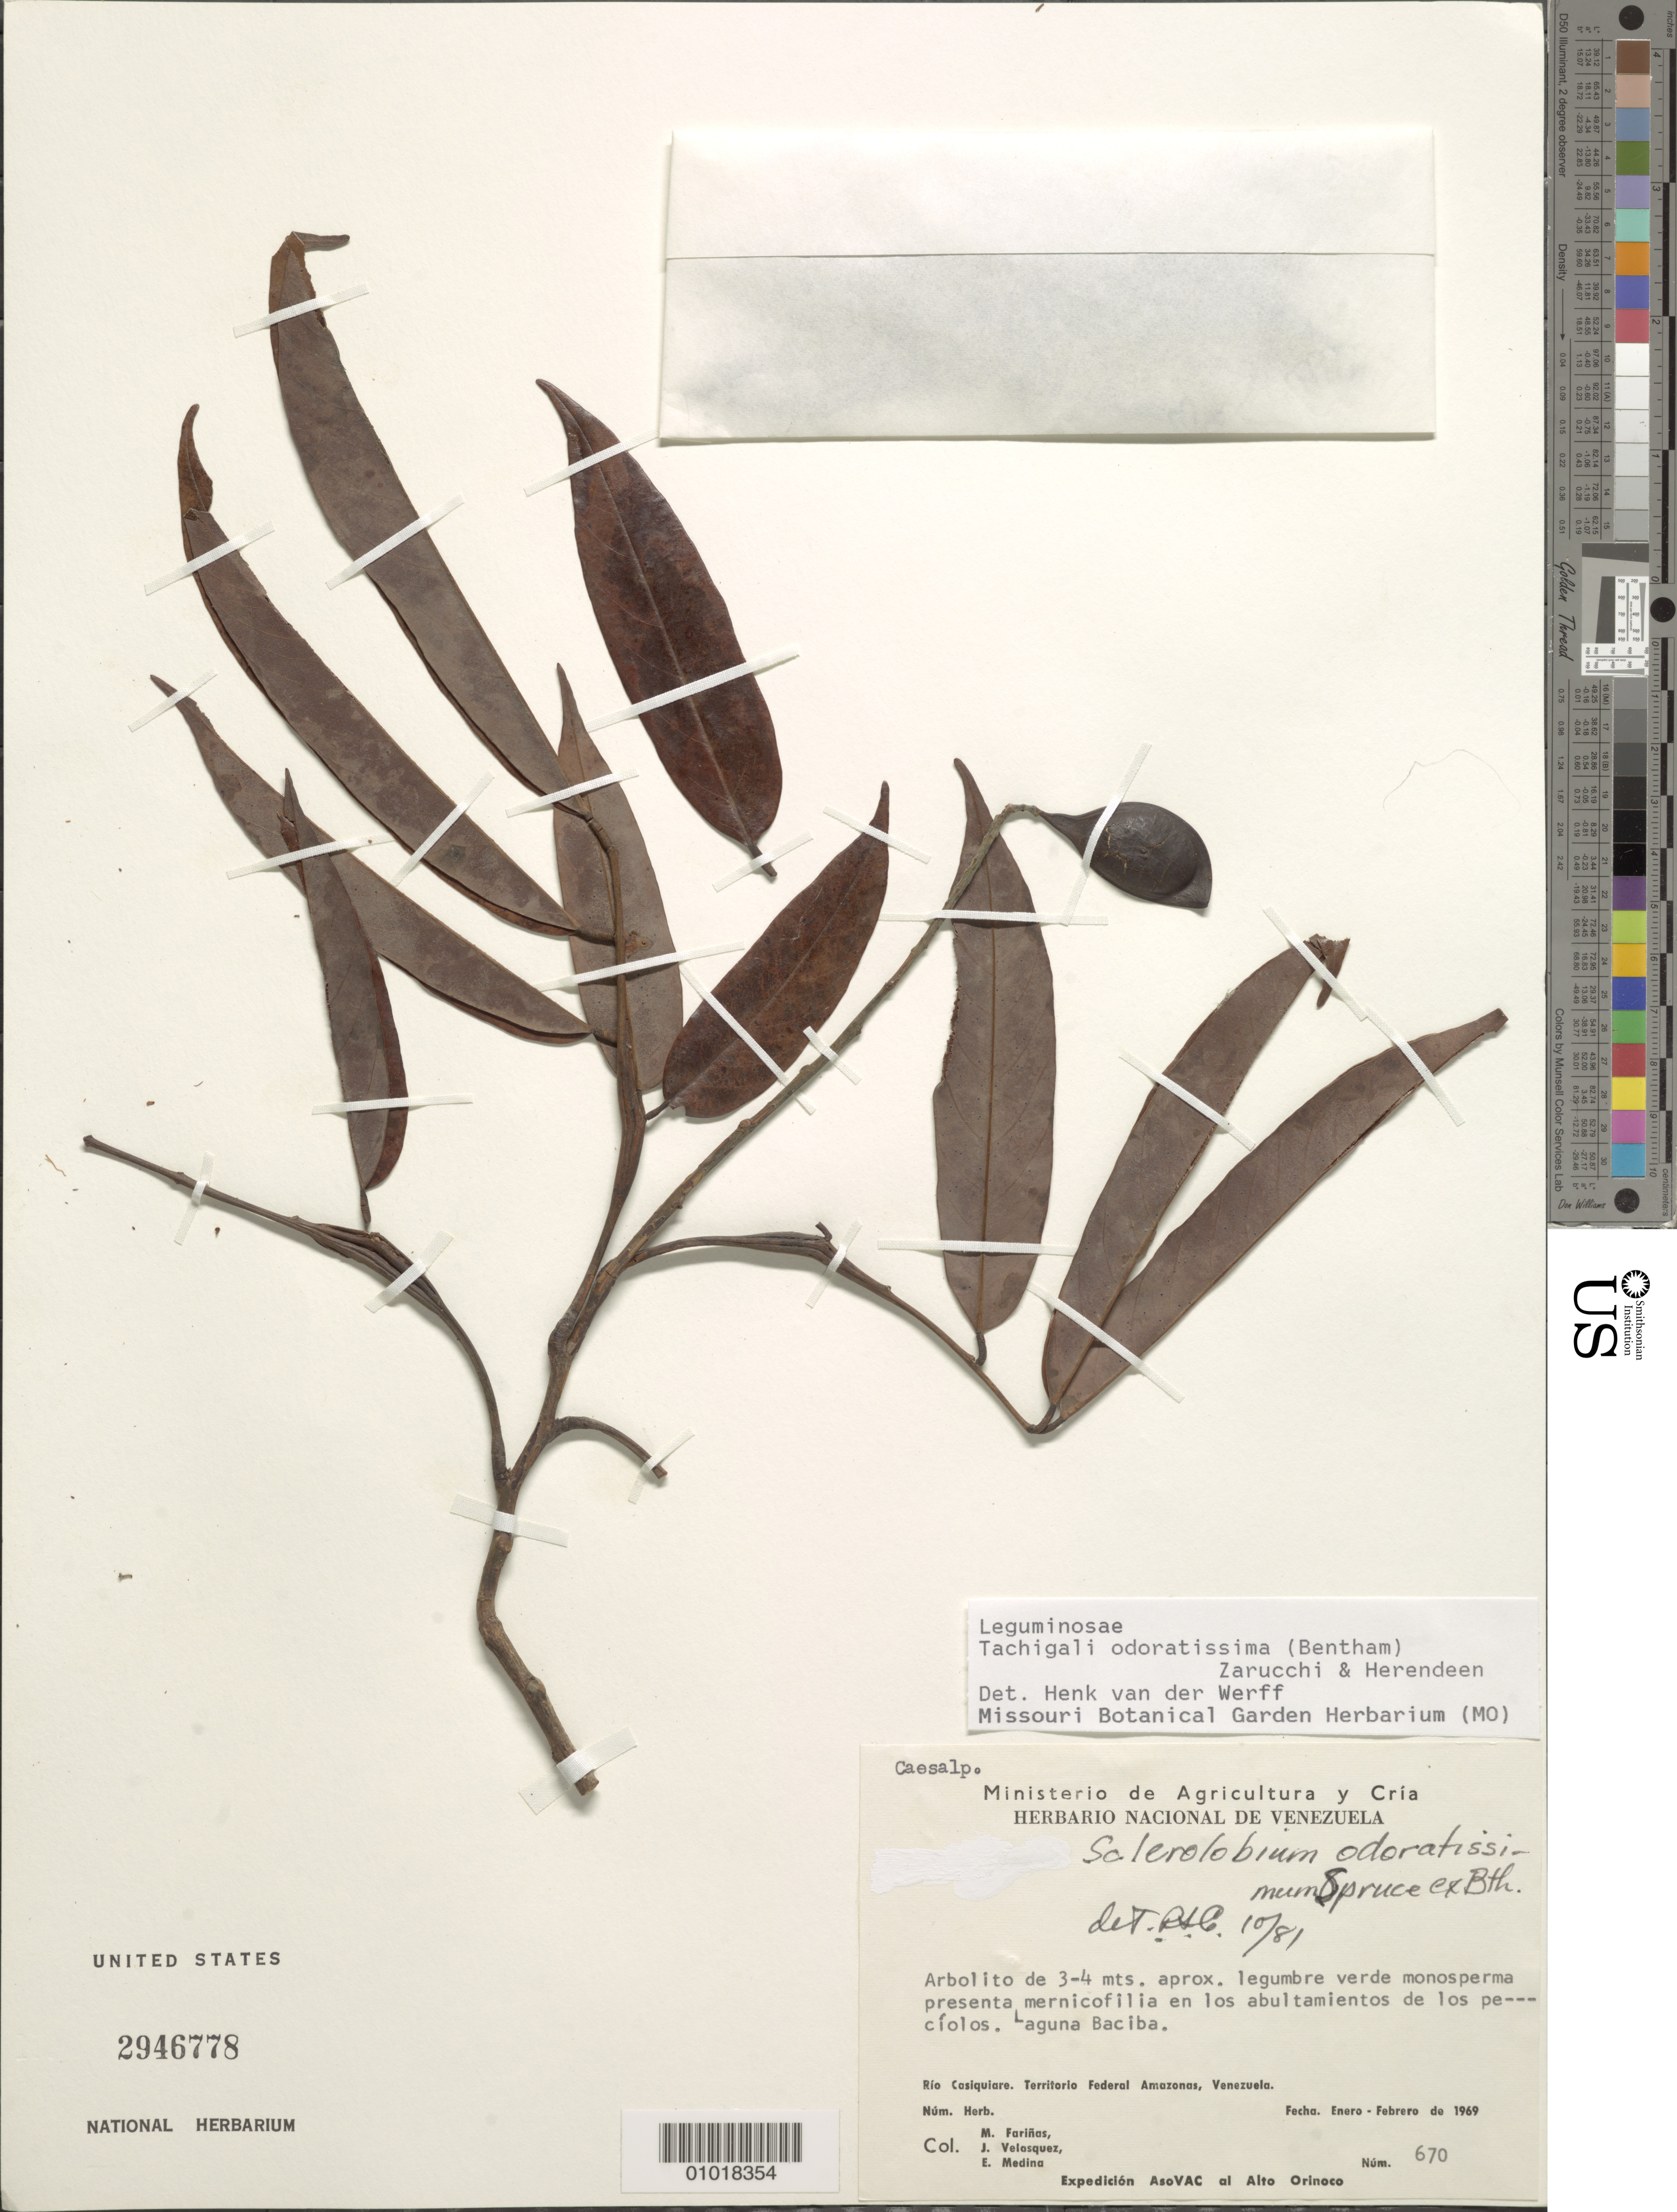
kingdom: Plantae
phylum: Tracheophyta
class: Magnoliopsida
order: Fabales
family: Fabaceae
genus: Tachigali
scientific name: Tachigali odoratissima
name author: (Benth. ex Spruce) Zarucchi & Herend.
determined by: van der Werff, H., (MO), Missouri Botanical Garden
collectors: M. Fariñas, J. Velasquez & E. Medina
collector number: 670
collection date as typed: Jan-69 to Feb-69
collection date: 1969-01/1969-02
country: Venezuela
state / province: Amazonas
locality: Río Casiquaire, Laguna Baciba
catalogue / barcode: US 2946778